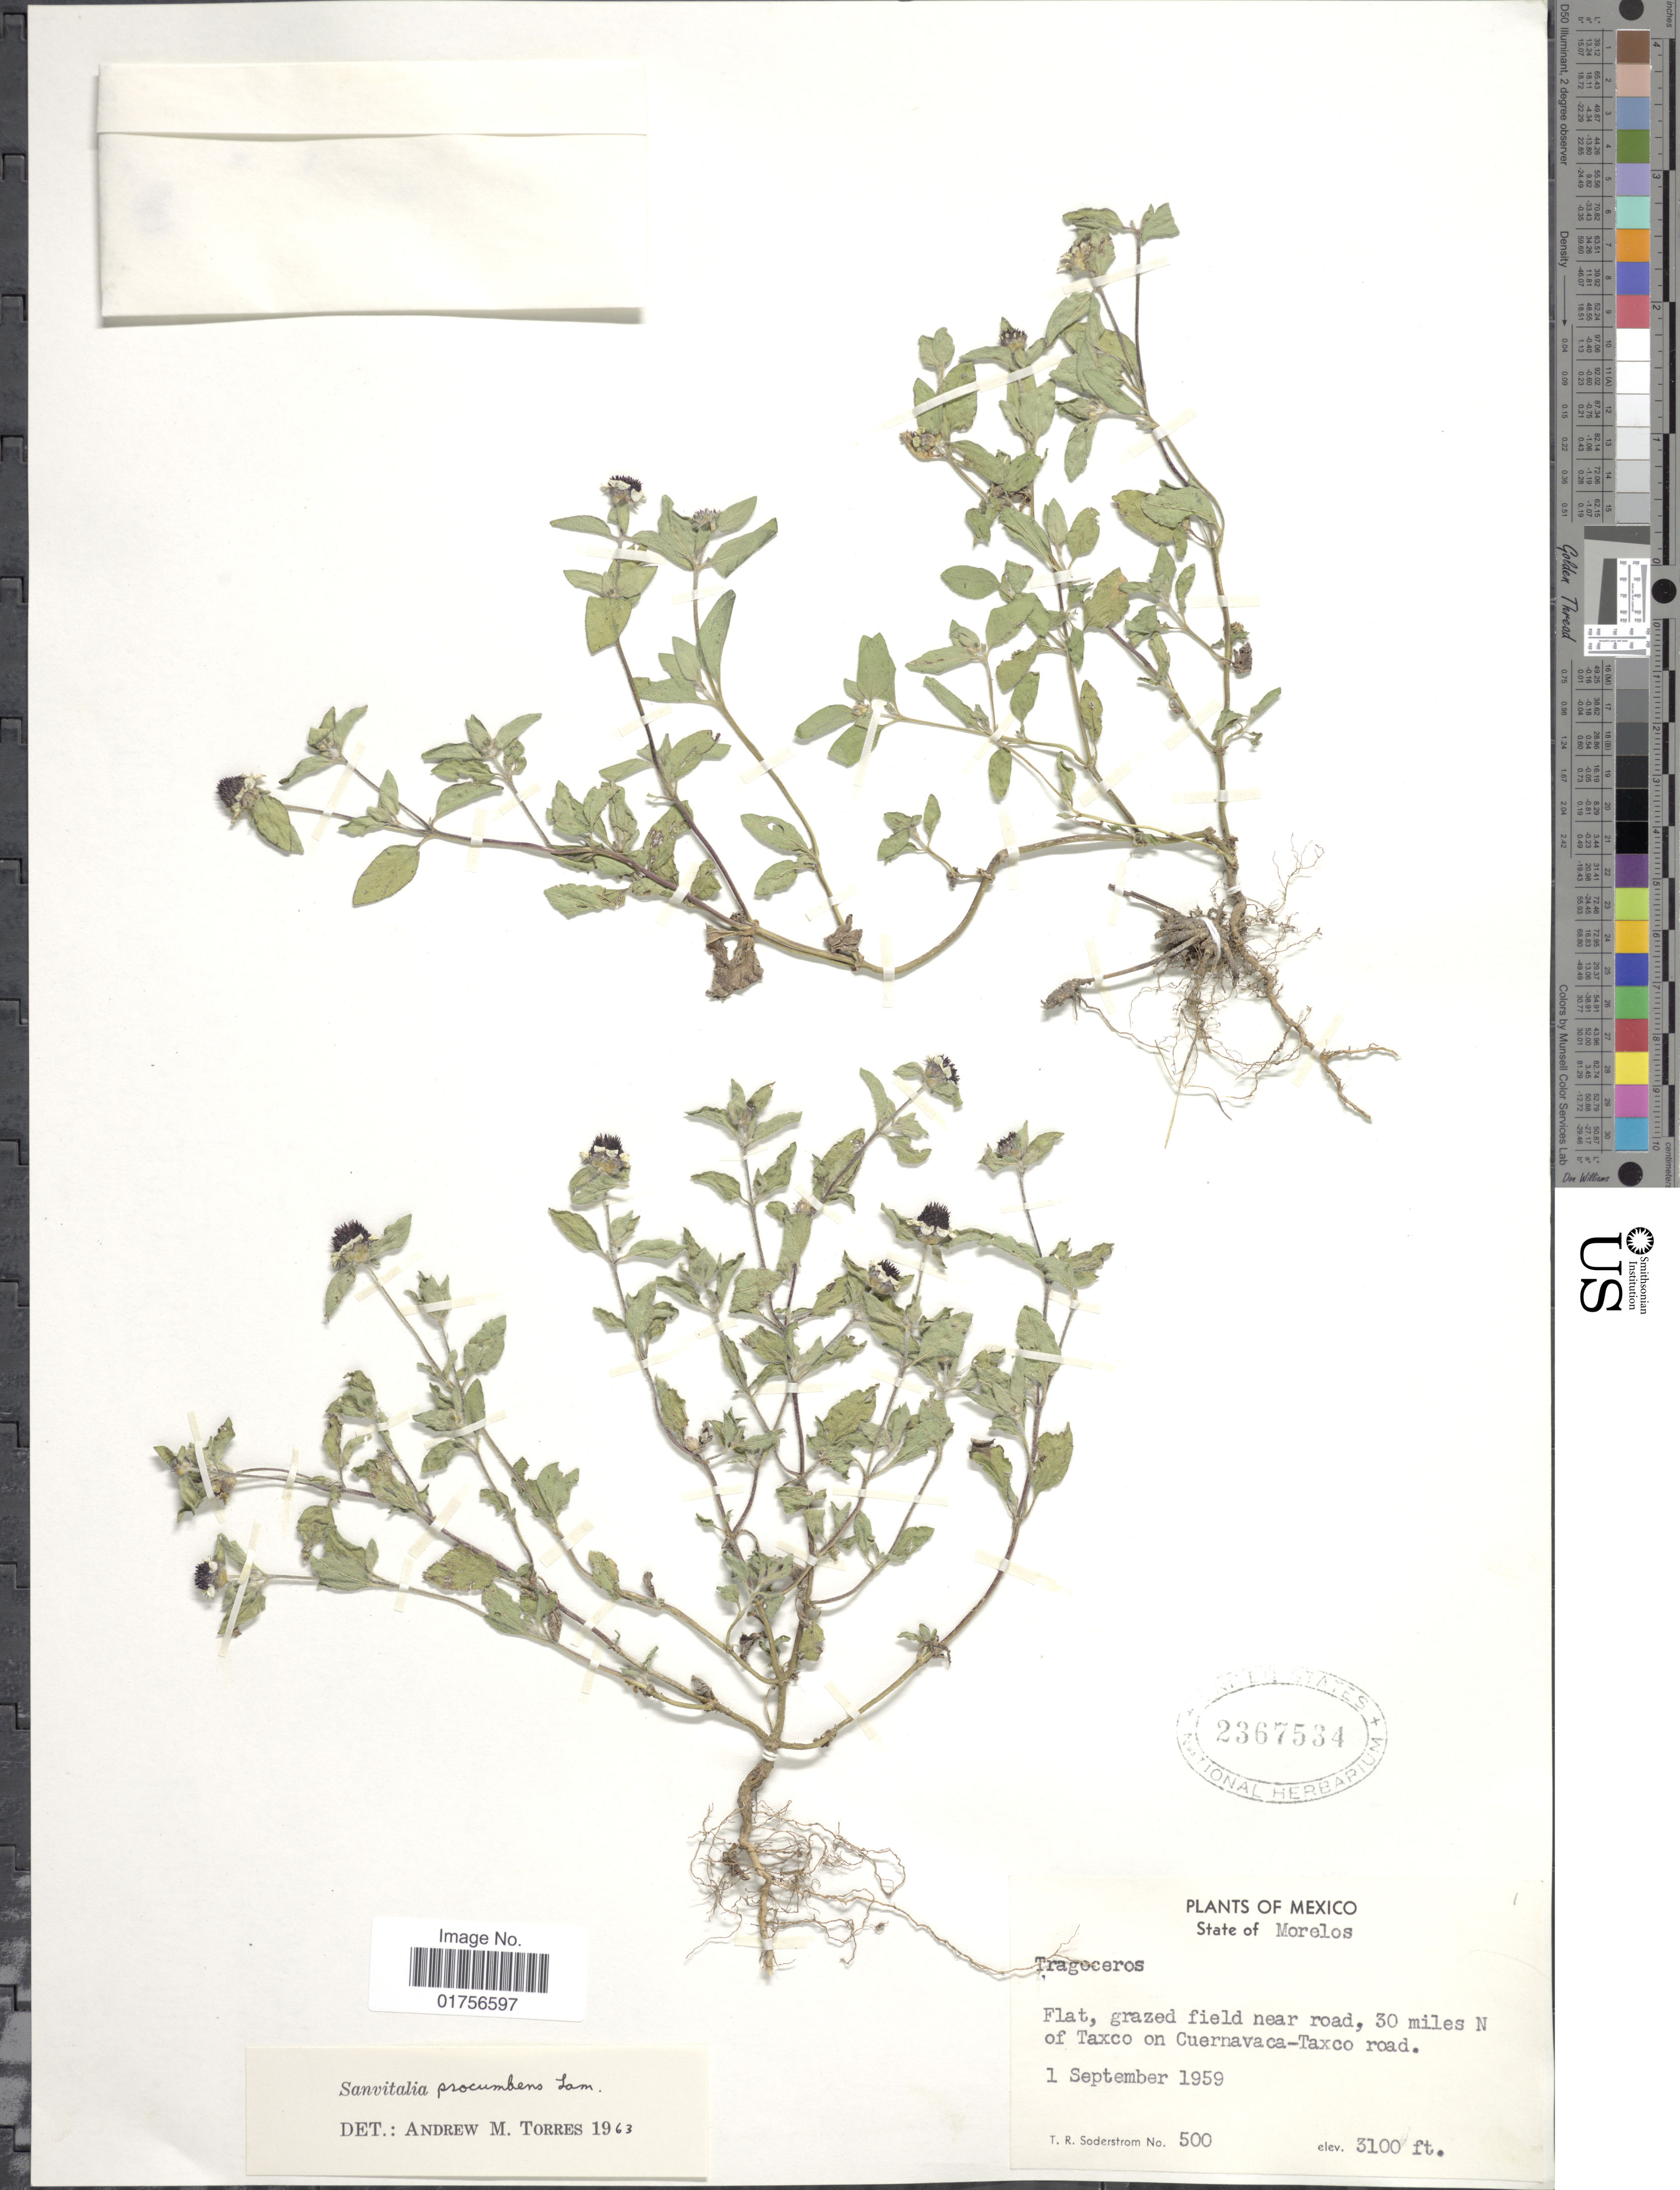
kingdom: Plantae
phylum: Tracheophyta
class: Magnoliopsida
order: Asterales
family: Asteraceae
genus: Sanvitalia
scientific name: Sanvitalia procumbens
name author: Lam.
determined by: Skibicki, Samuel V.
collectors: T. R. Soderstrom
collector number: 500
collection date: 1959-09-01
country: Mexico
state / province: Morelos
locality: State of Morelos, 30 miles N of Taxco on Cuernavaca-Taxco road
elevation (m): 945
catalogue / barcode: US 2367534